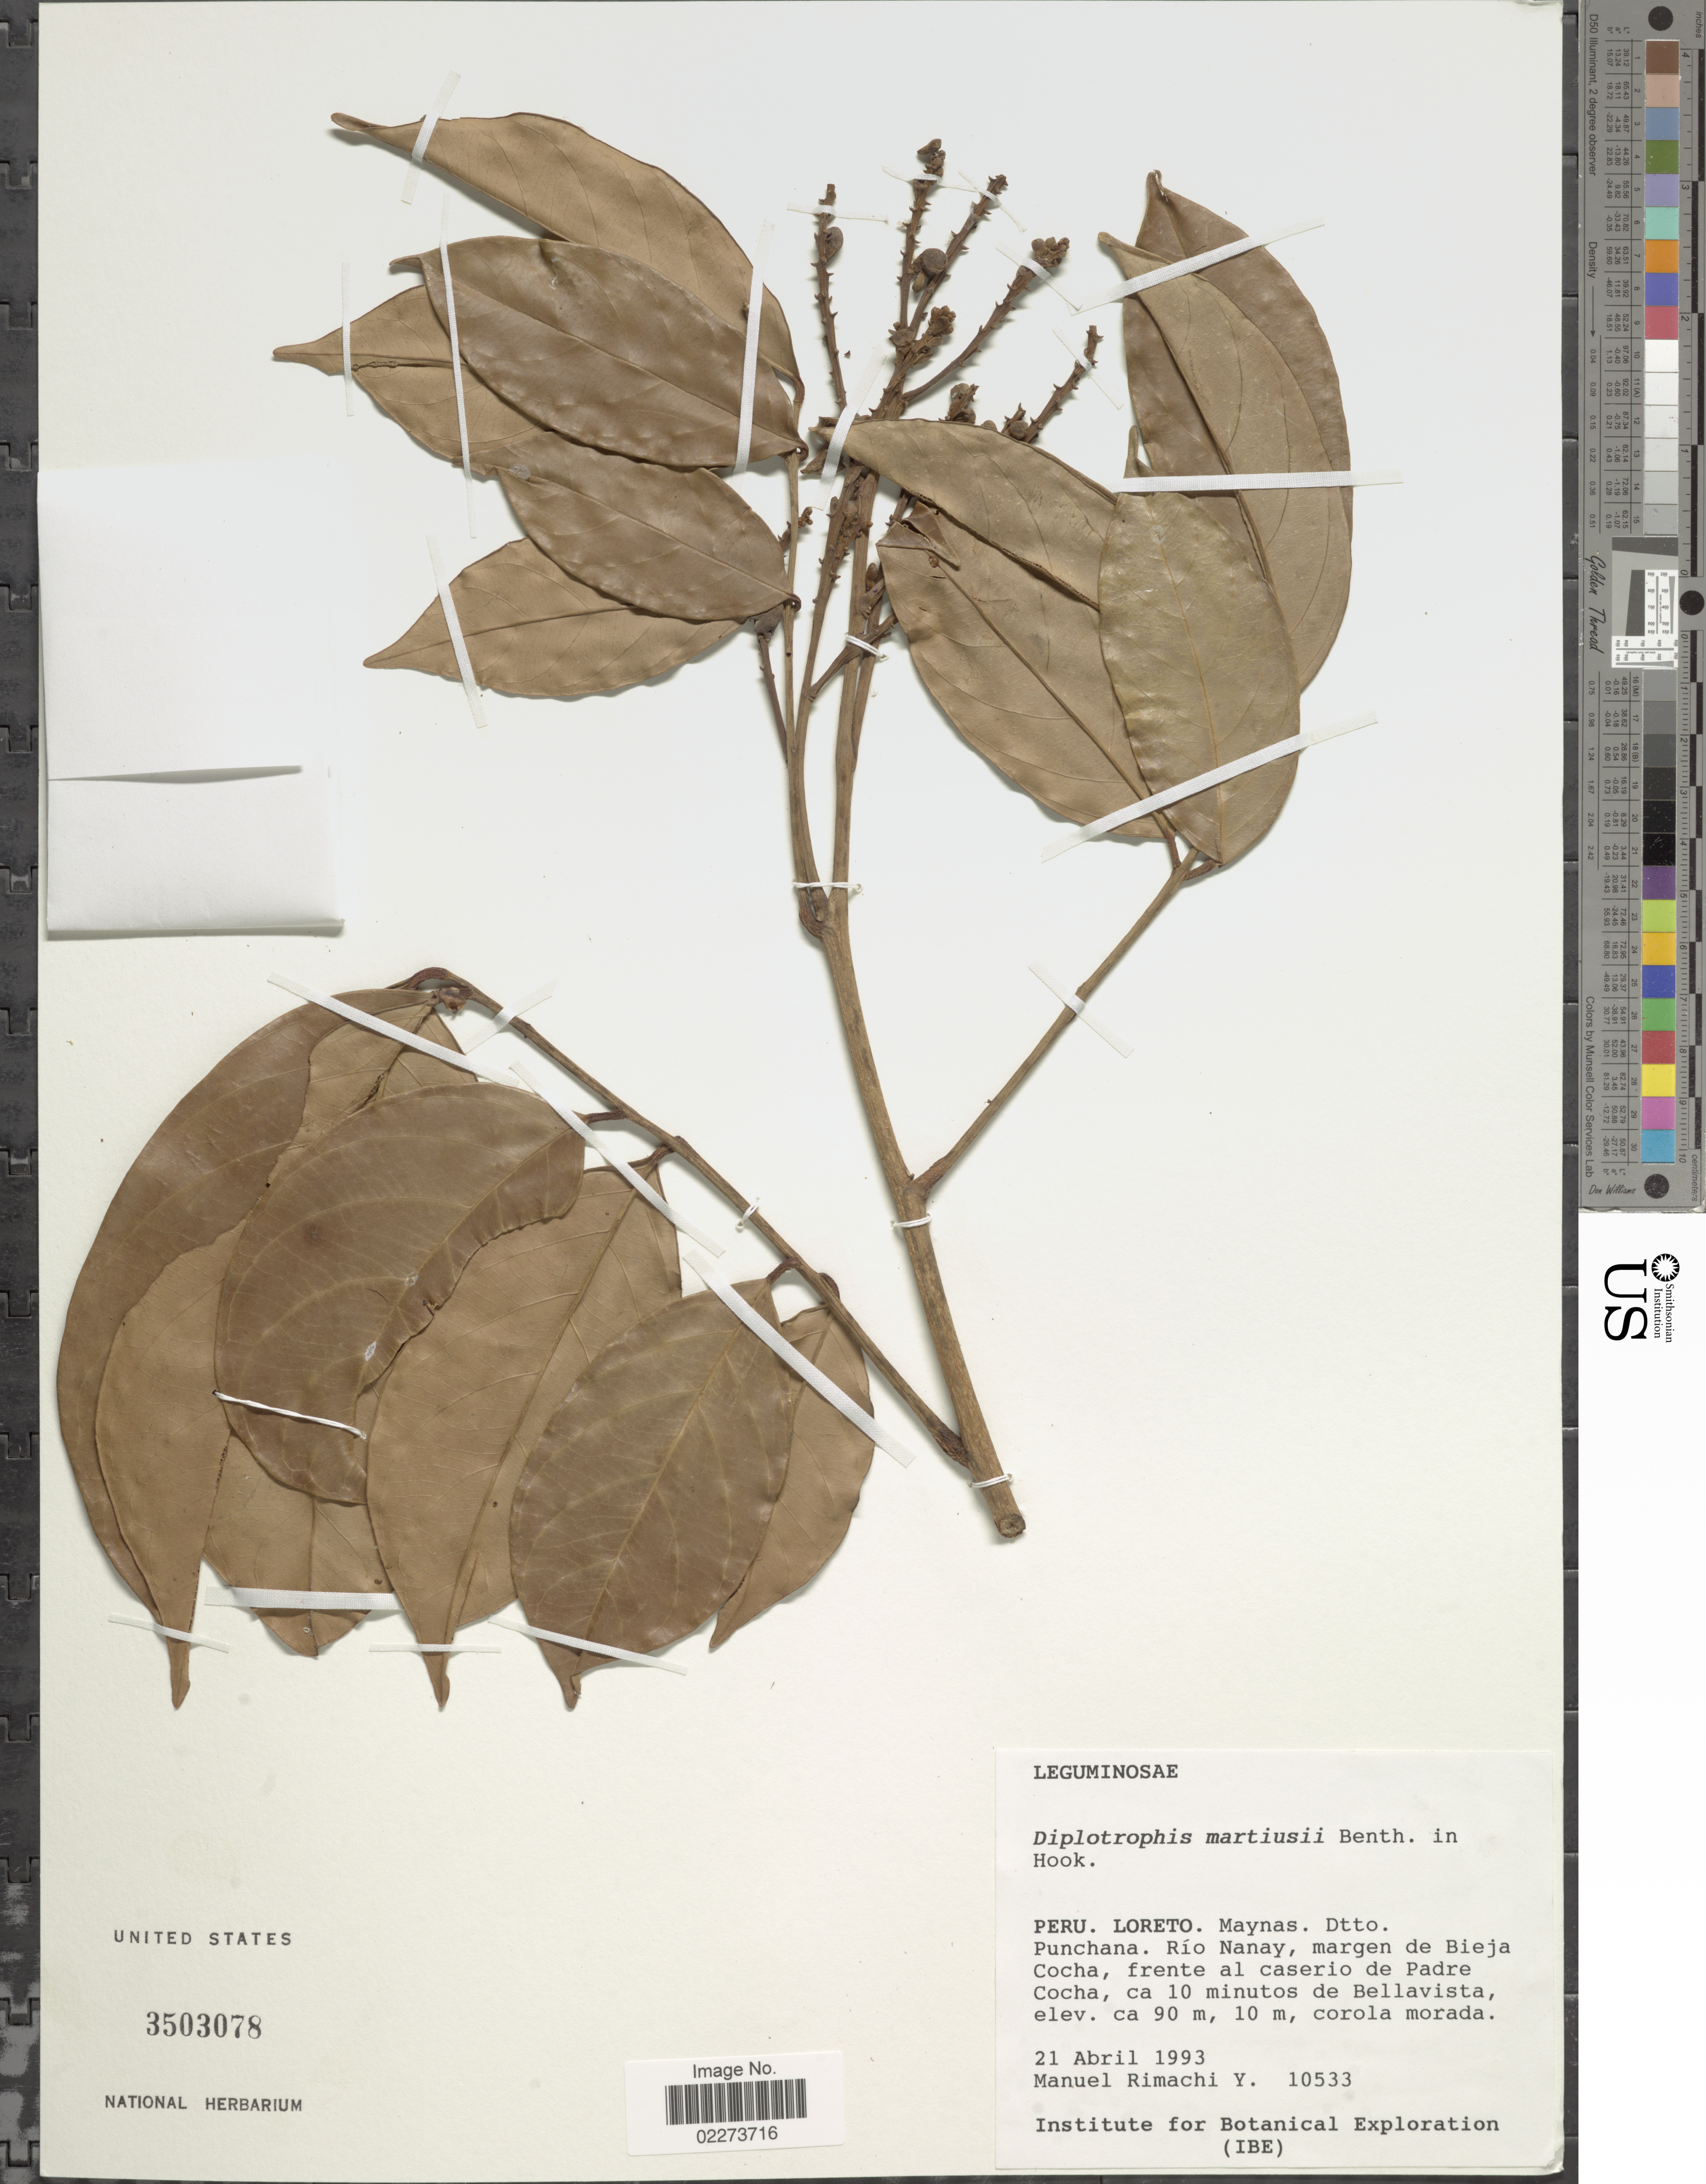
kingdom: Plantae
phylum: Tracheophyta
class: Magnoliopsida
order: Fabales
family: Fabaceae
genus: Diplotropis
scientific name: Diplotropis martiusii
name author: Benth.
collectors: M. Rimachi Y.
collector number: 10533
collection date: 1993-04-21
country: Peru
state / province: Loreto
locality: Peru, Loreto, Maynas, Dtto. Punchana, Rio Nanay, margen de Bieja Cocha, frente al caserio de Padre Cocha, 10 minutos de Bellavista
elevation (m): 90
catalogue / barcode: US 3503078